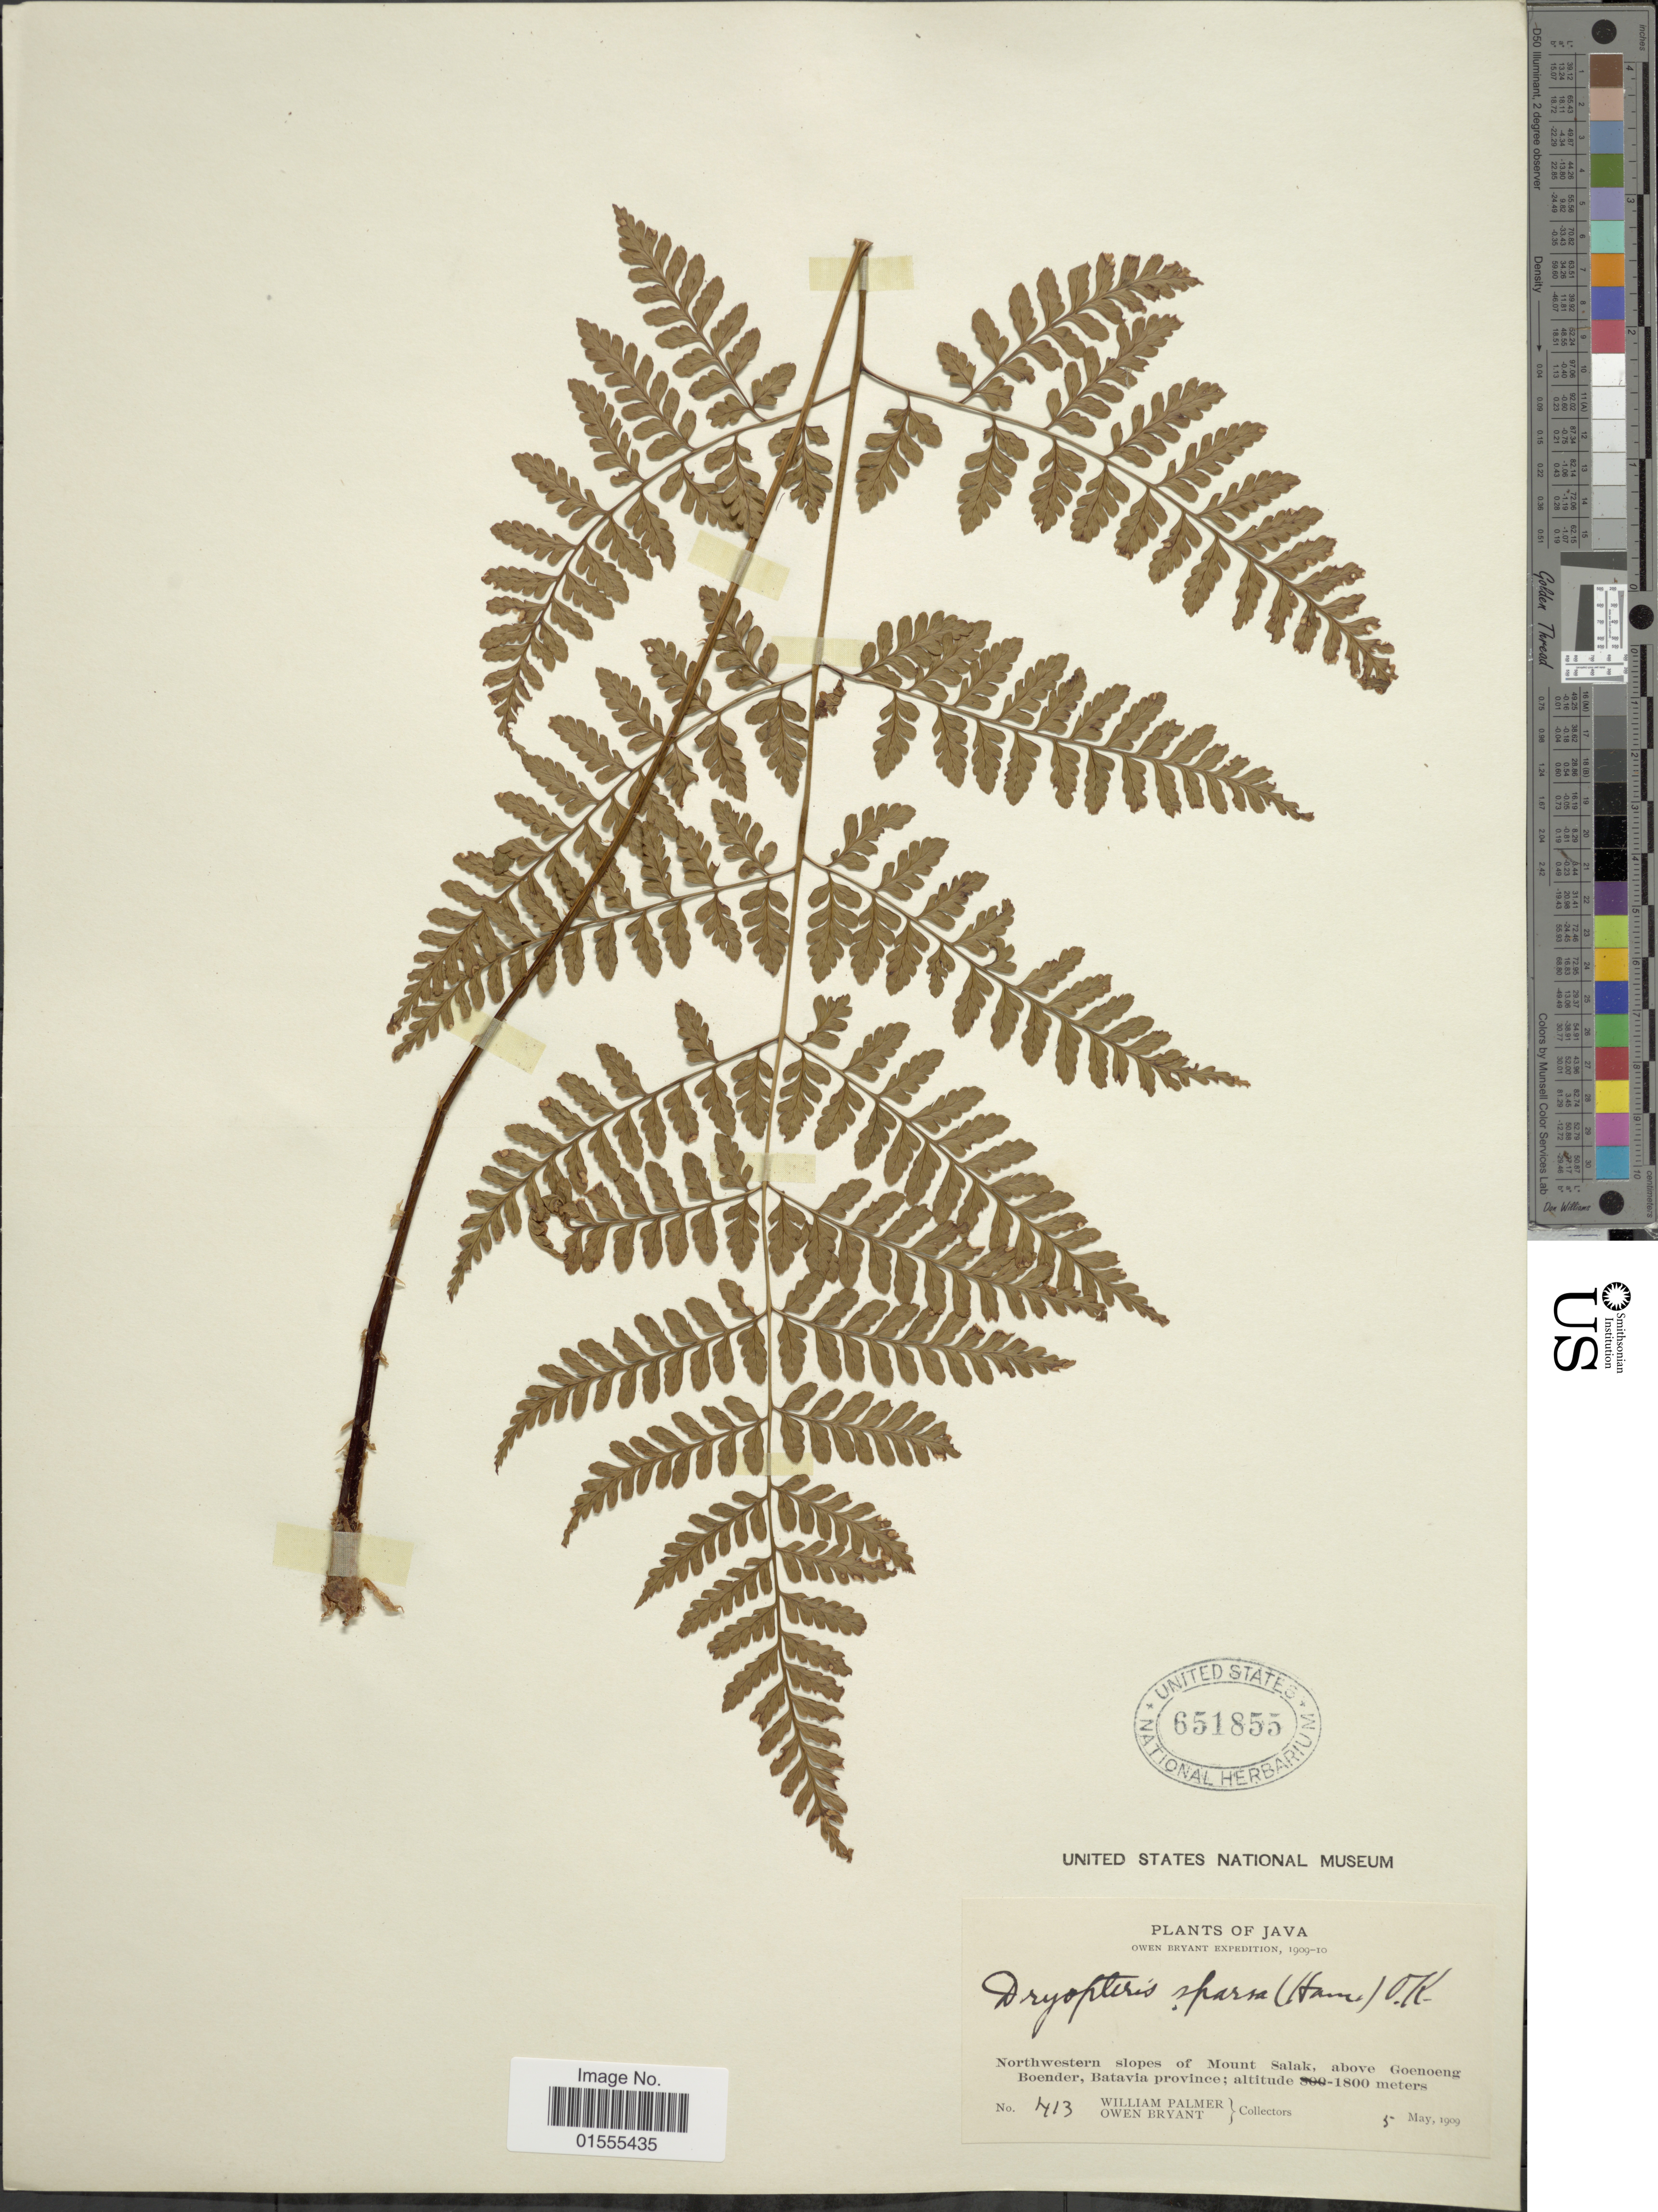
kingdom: Plantae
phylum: Tracheophyta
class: Polypodiopsida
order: Polypodiales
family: Dryopteridaceae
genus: Dryopteris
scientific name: Dryopteris sparsa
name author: (D. Don) Kuntze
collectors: W. Palmer & O. Bryant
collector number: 413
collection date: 1909-05-05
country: Indonesia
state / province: Java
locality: Northwestern slopes of Mount Salak, above Goenoeng Boender, Batavia province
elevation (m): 1800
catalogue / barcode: US 651855